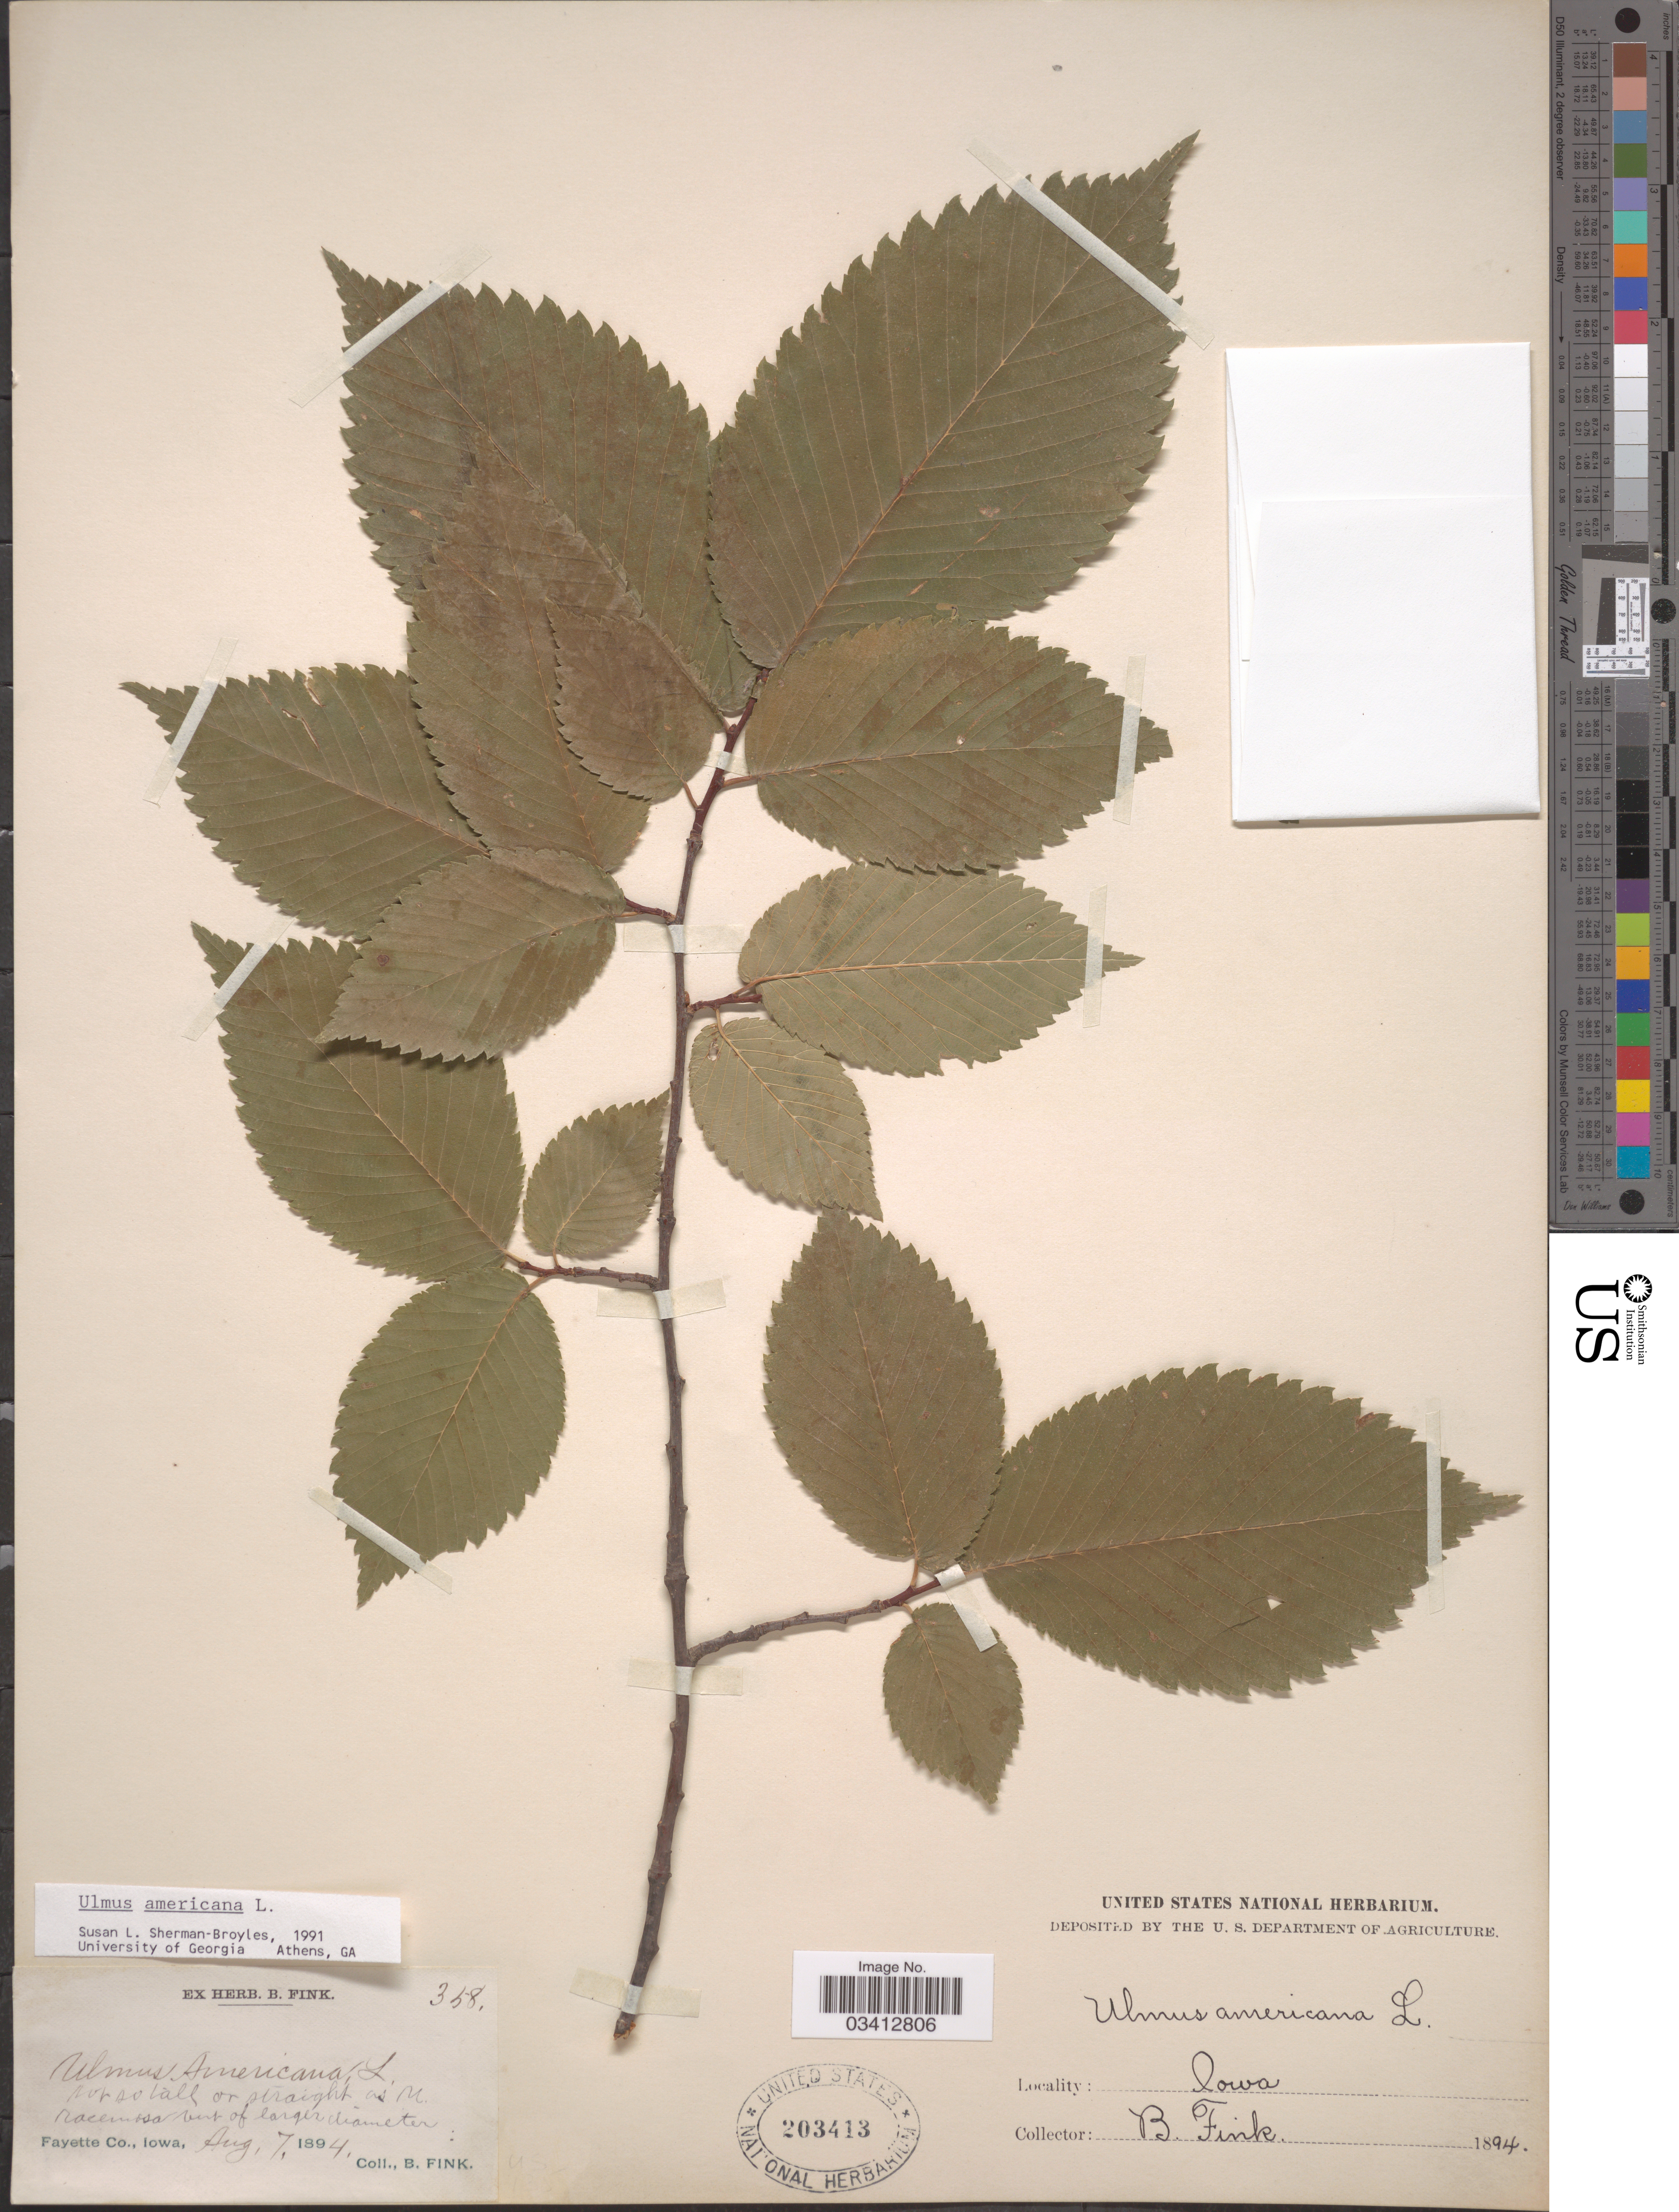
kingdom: Plantae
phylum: Tracheophyta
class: Magnoliopsida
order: Rosales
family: Ulmaceae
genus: Ulmus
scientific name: Ulmus americana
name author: L.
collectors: B. Fink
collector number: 358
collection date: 1894-08-07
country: United States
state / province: Iowa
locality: Fayette Co.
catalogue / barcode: US 203413